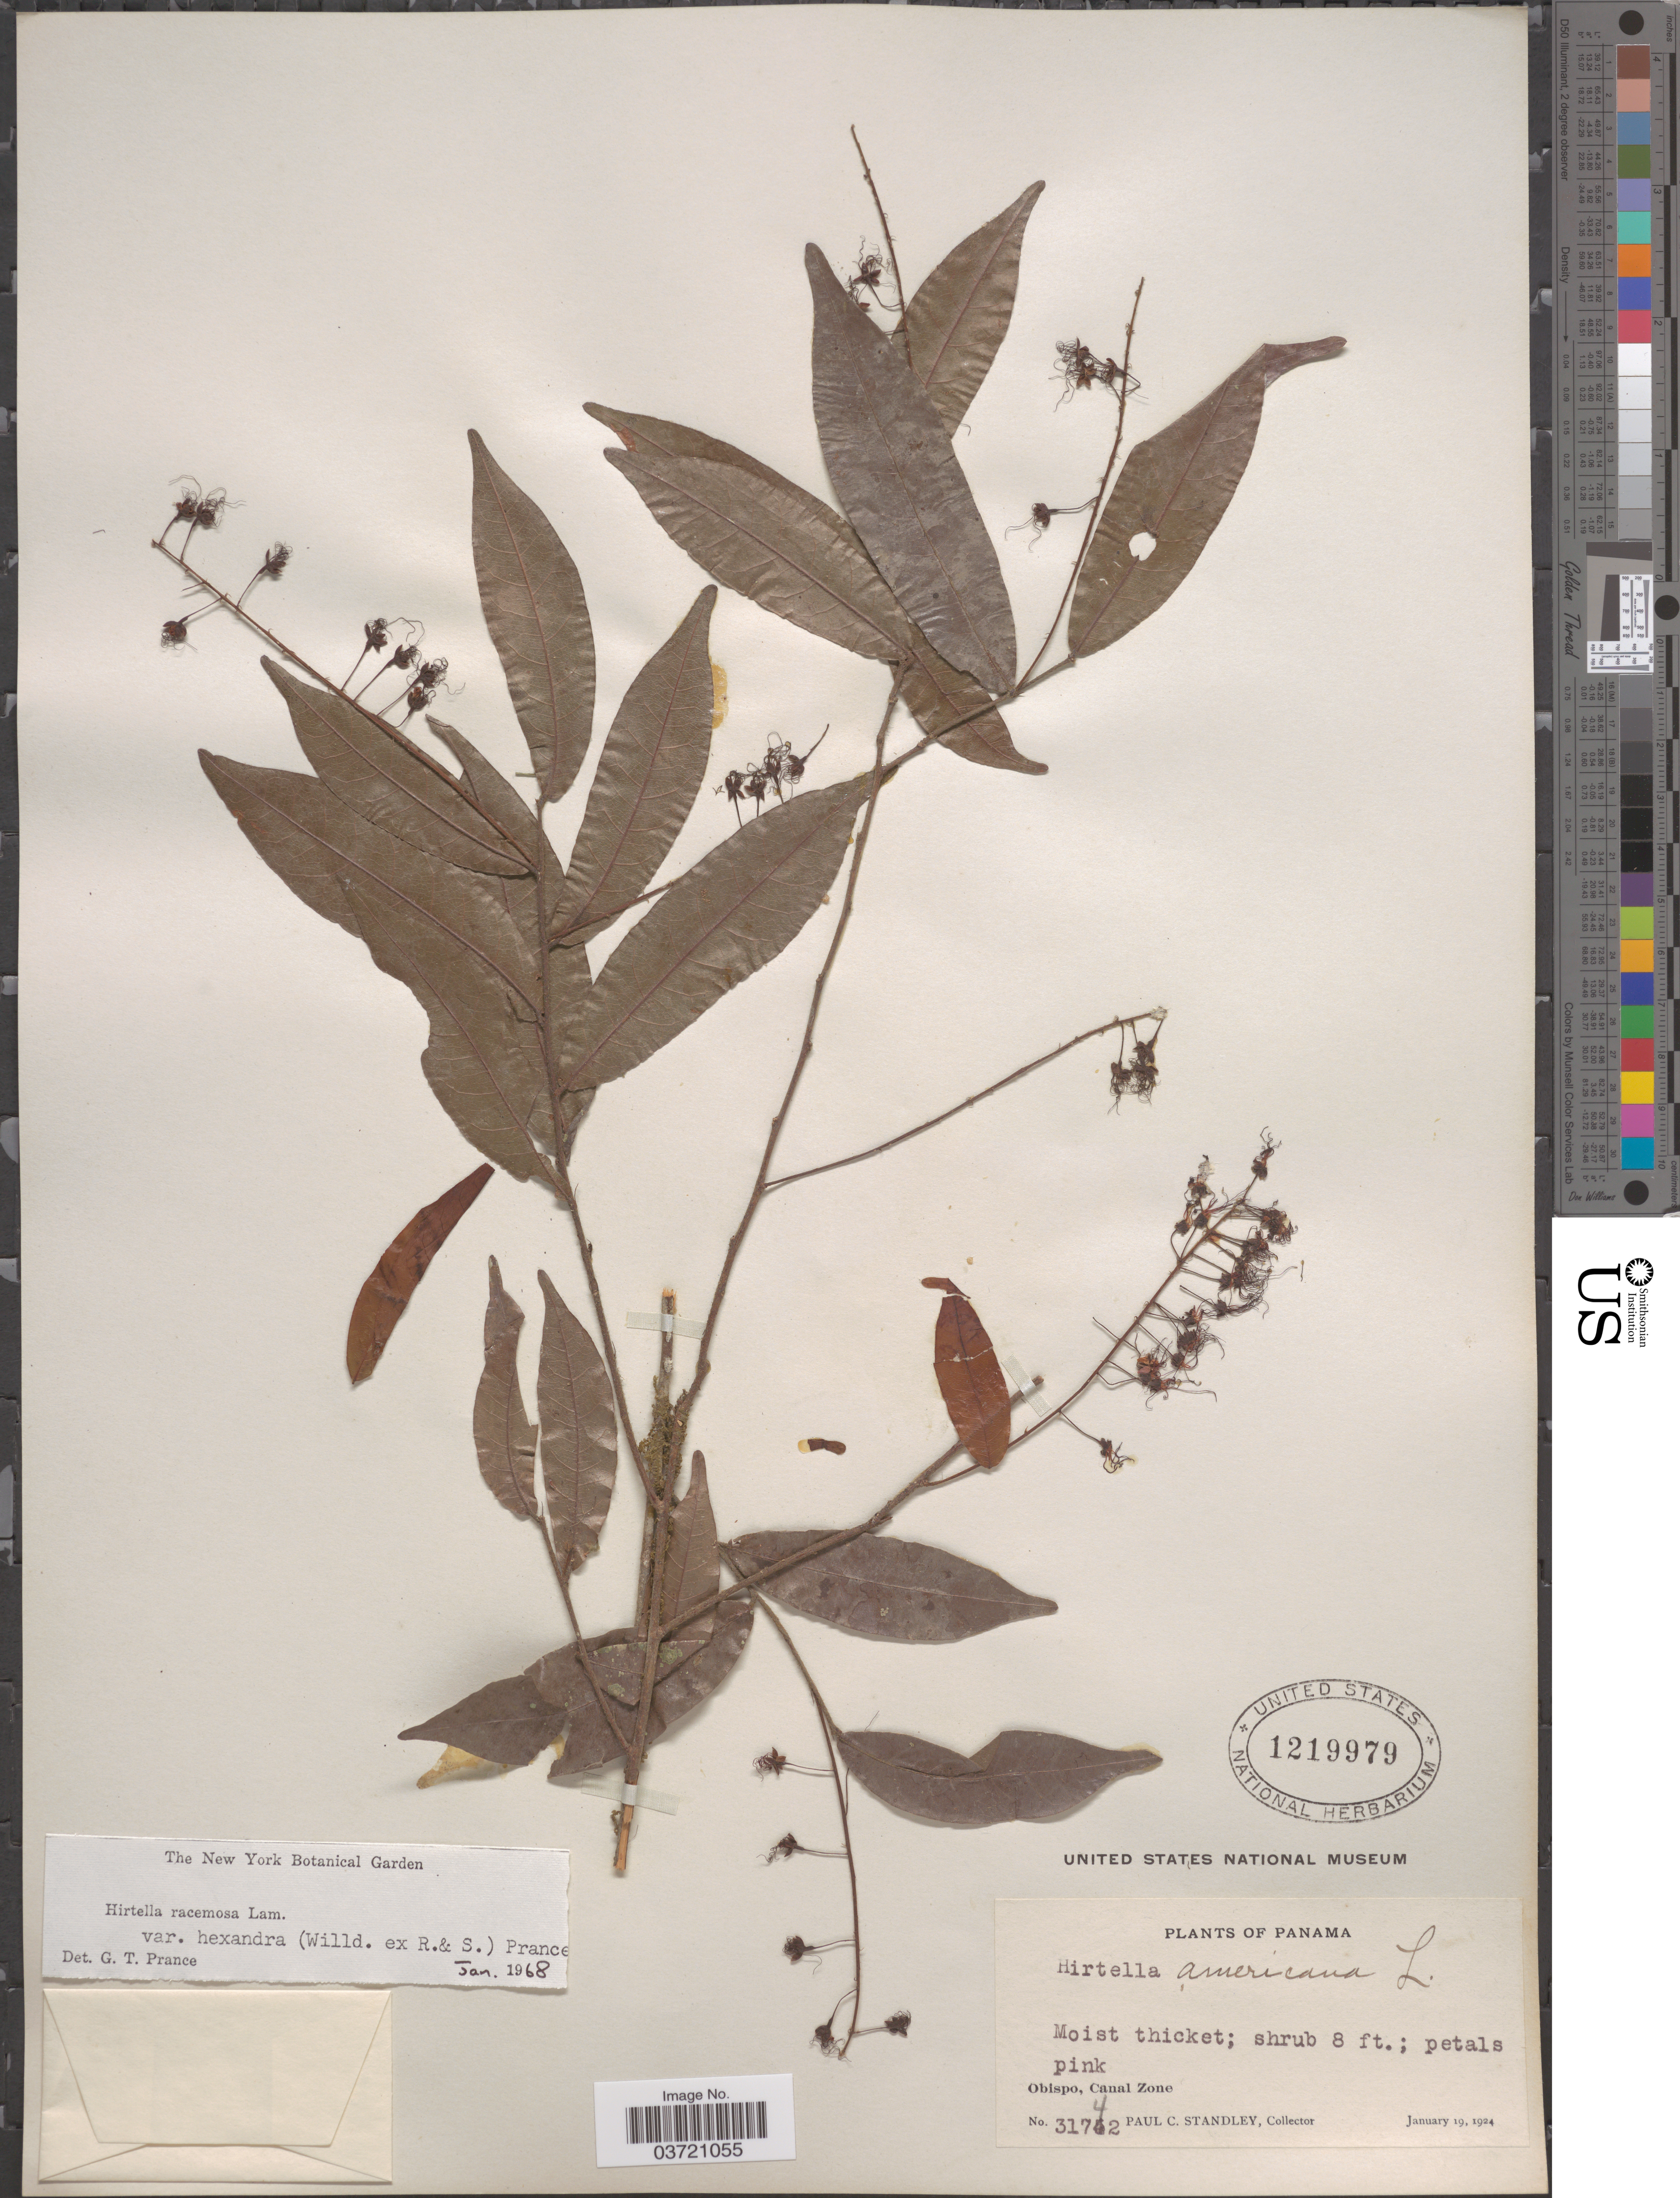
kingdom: Plantae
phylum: Tracheophyta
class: Magnoliopsida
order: Malpighiales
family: Chrysobalanaceae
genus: Hirtella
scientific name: Hirtella racemosa var. hexandra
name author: (Willd. ex Roem. & Schult.) Prance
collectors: P. C. Standley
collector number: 31742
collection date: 1924-01-19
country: Panama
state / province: Colón / Panamá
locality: Obispo, Canal Zone.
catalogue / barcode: US 1219979